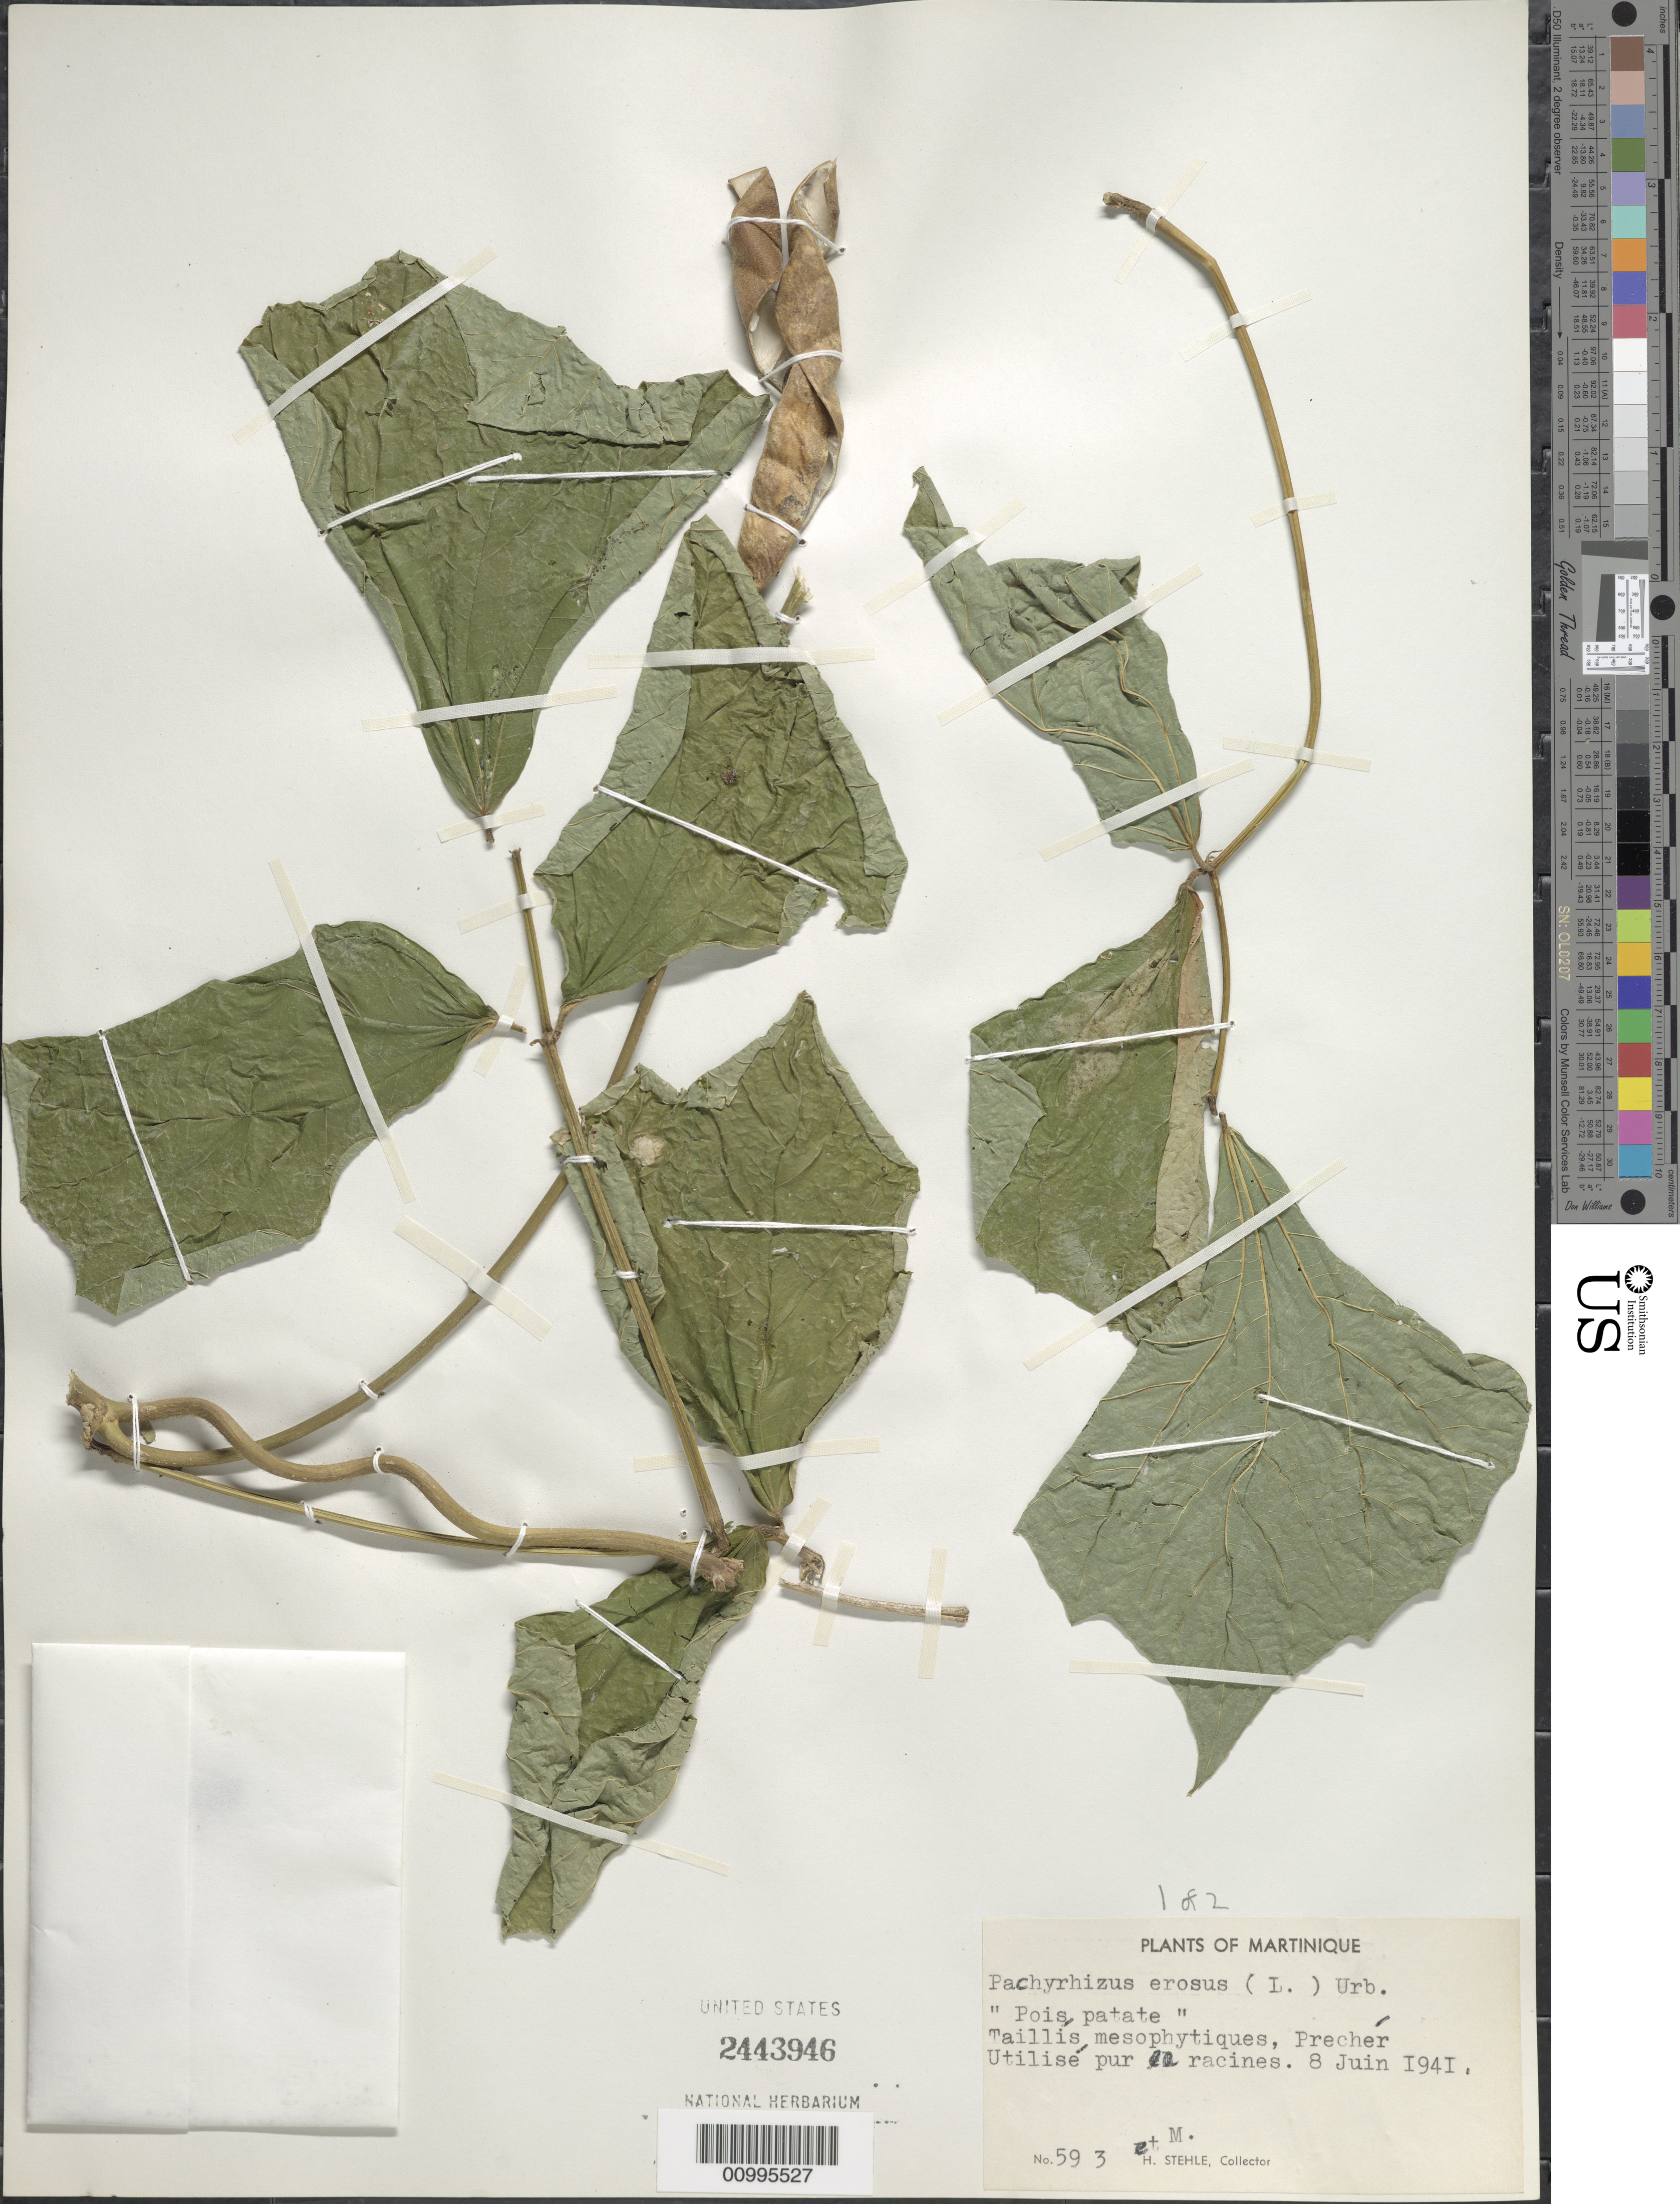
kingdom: Plantae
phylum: Tracheophyta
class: Magnoliopsida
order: Fabales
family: Fabaceae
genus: Pachyrhizus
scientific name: Pachyrhizus erosus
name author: (L.) Urb.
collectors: H. Stehlé & M. Stehlé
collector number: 593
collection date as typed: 08 Jun 1941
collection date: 1941-06-08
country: Martinique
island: Martinique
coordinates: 0 N, 0 E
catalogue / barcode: US 2443946